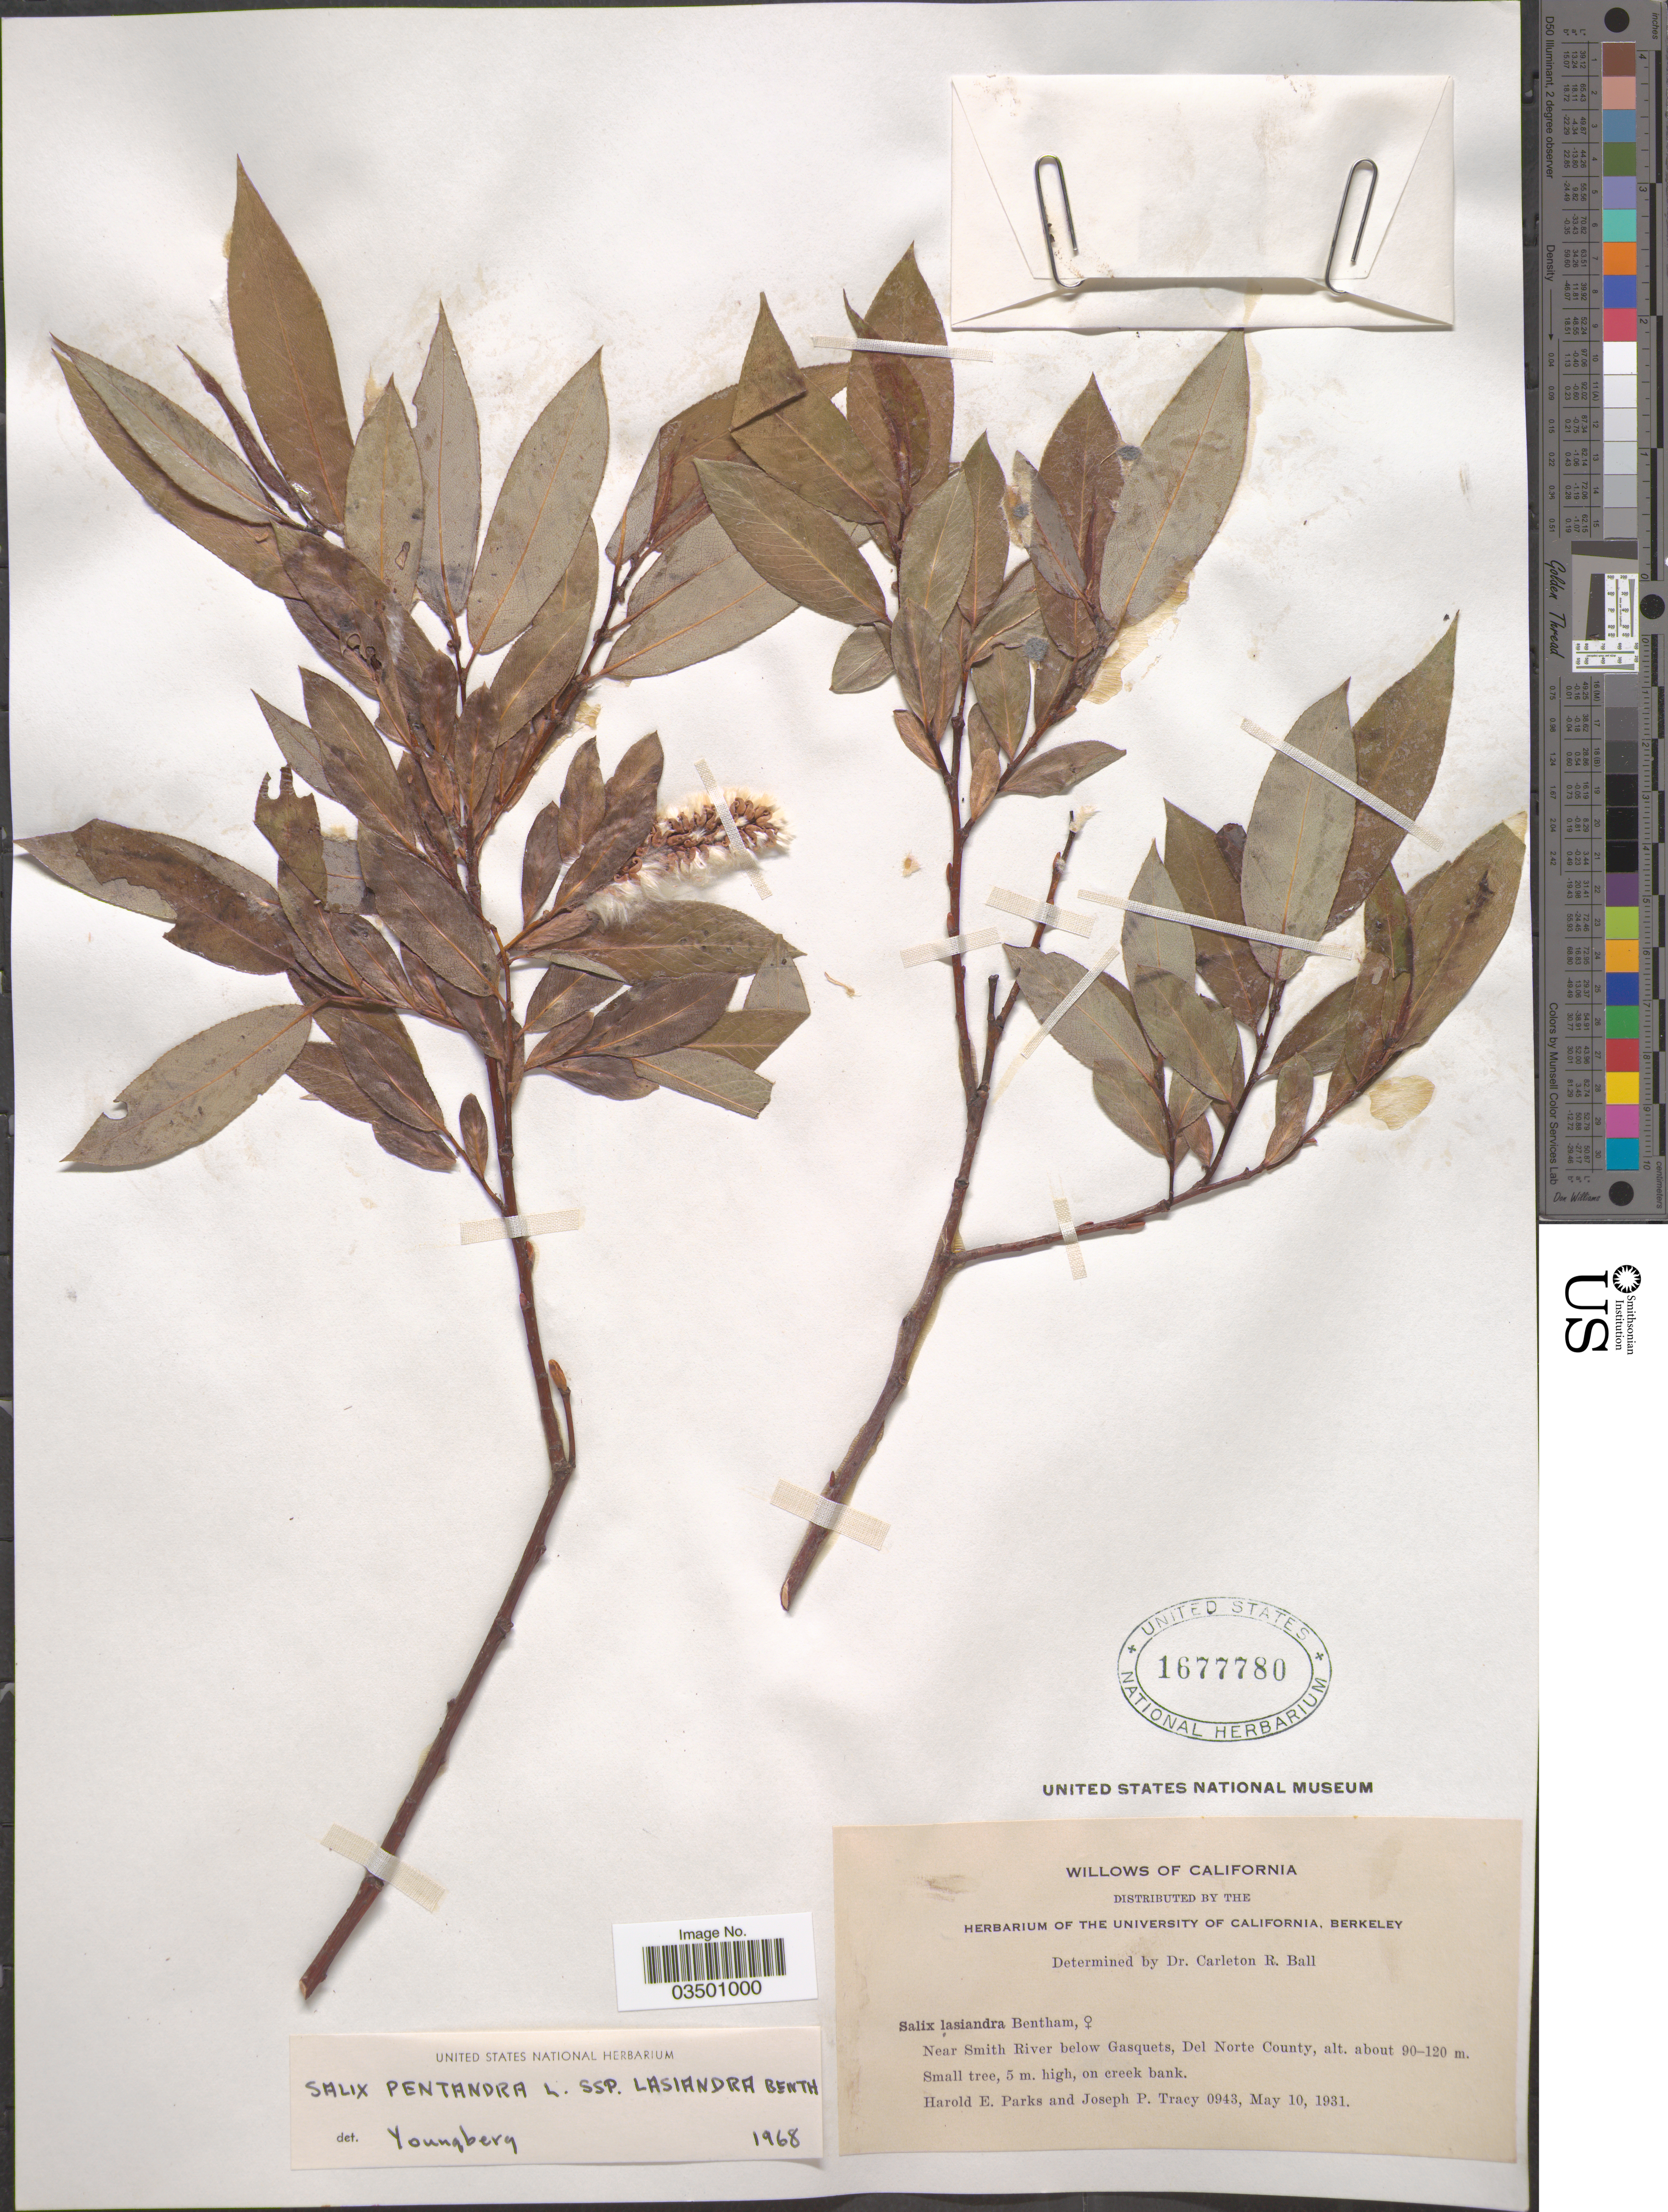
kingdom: Plantae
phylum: Tracheophyta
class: Magnoliopsida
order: Malpighiales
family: Salicaceae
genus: Salix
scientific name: Salix lasiandra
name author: Benth.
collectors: H. E. Parks & J. Tracy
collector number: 0943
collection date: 1931-05-10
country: United States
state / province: California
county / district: Del Norte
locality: Near Smith River below Gasquets, Del Norte County.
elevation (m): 90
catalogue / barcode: US 1677780